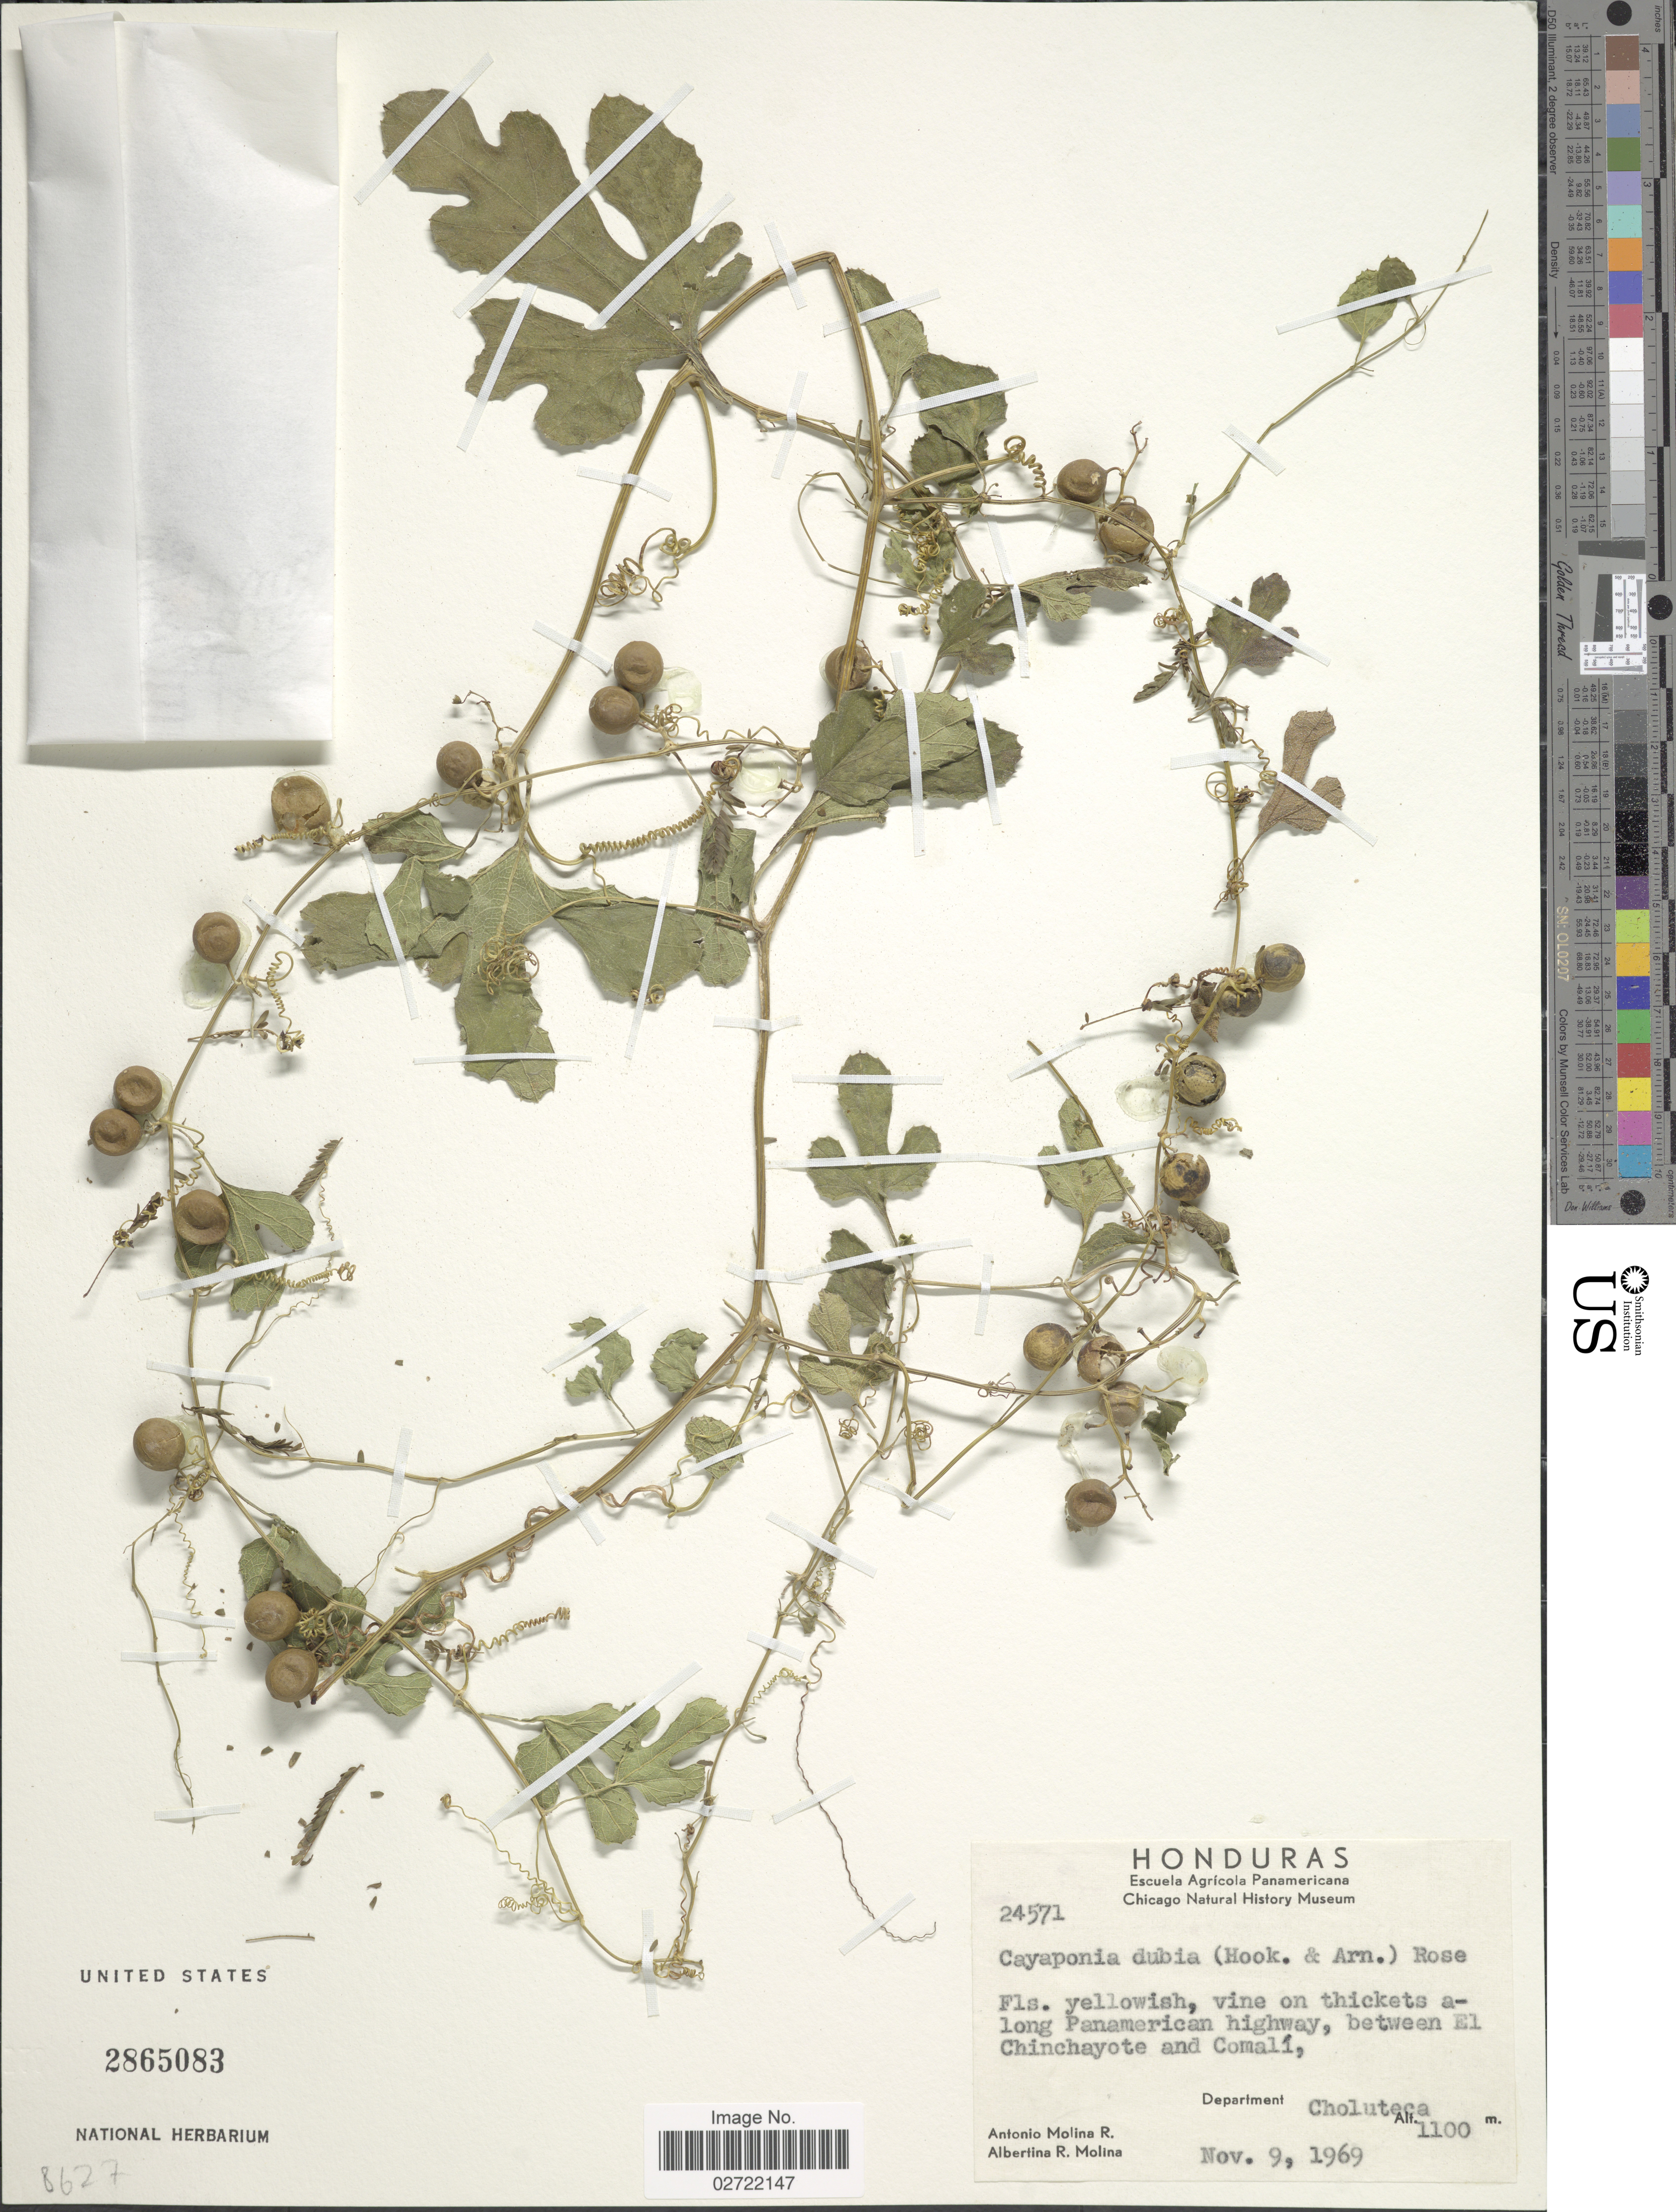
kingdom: Plantae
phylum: Tracheophyta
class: Magnoliopsida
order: Cucurbitales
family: Cucurbitaceae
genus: Cayaponia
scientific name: Cayaponia dubia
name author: (Hook. & Arn.) Rose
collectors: A. Molina R. & A. R. Molina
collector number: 24571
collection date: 1969-11-09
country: Honduras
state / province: Choluteca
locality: Vine on thickets along Panamerican highway, between El Chinchayote and Comalí, Department Choluteca.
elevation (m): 1100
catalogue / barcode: US 2865083